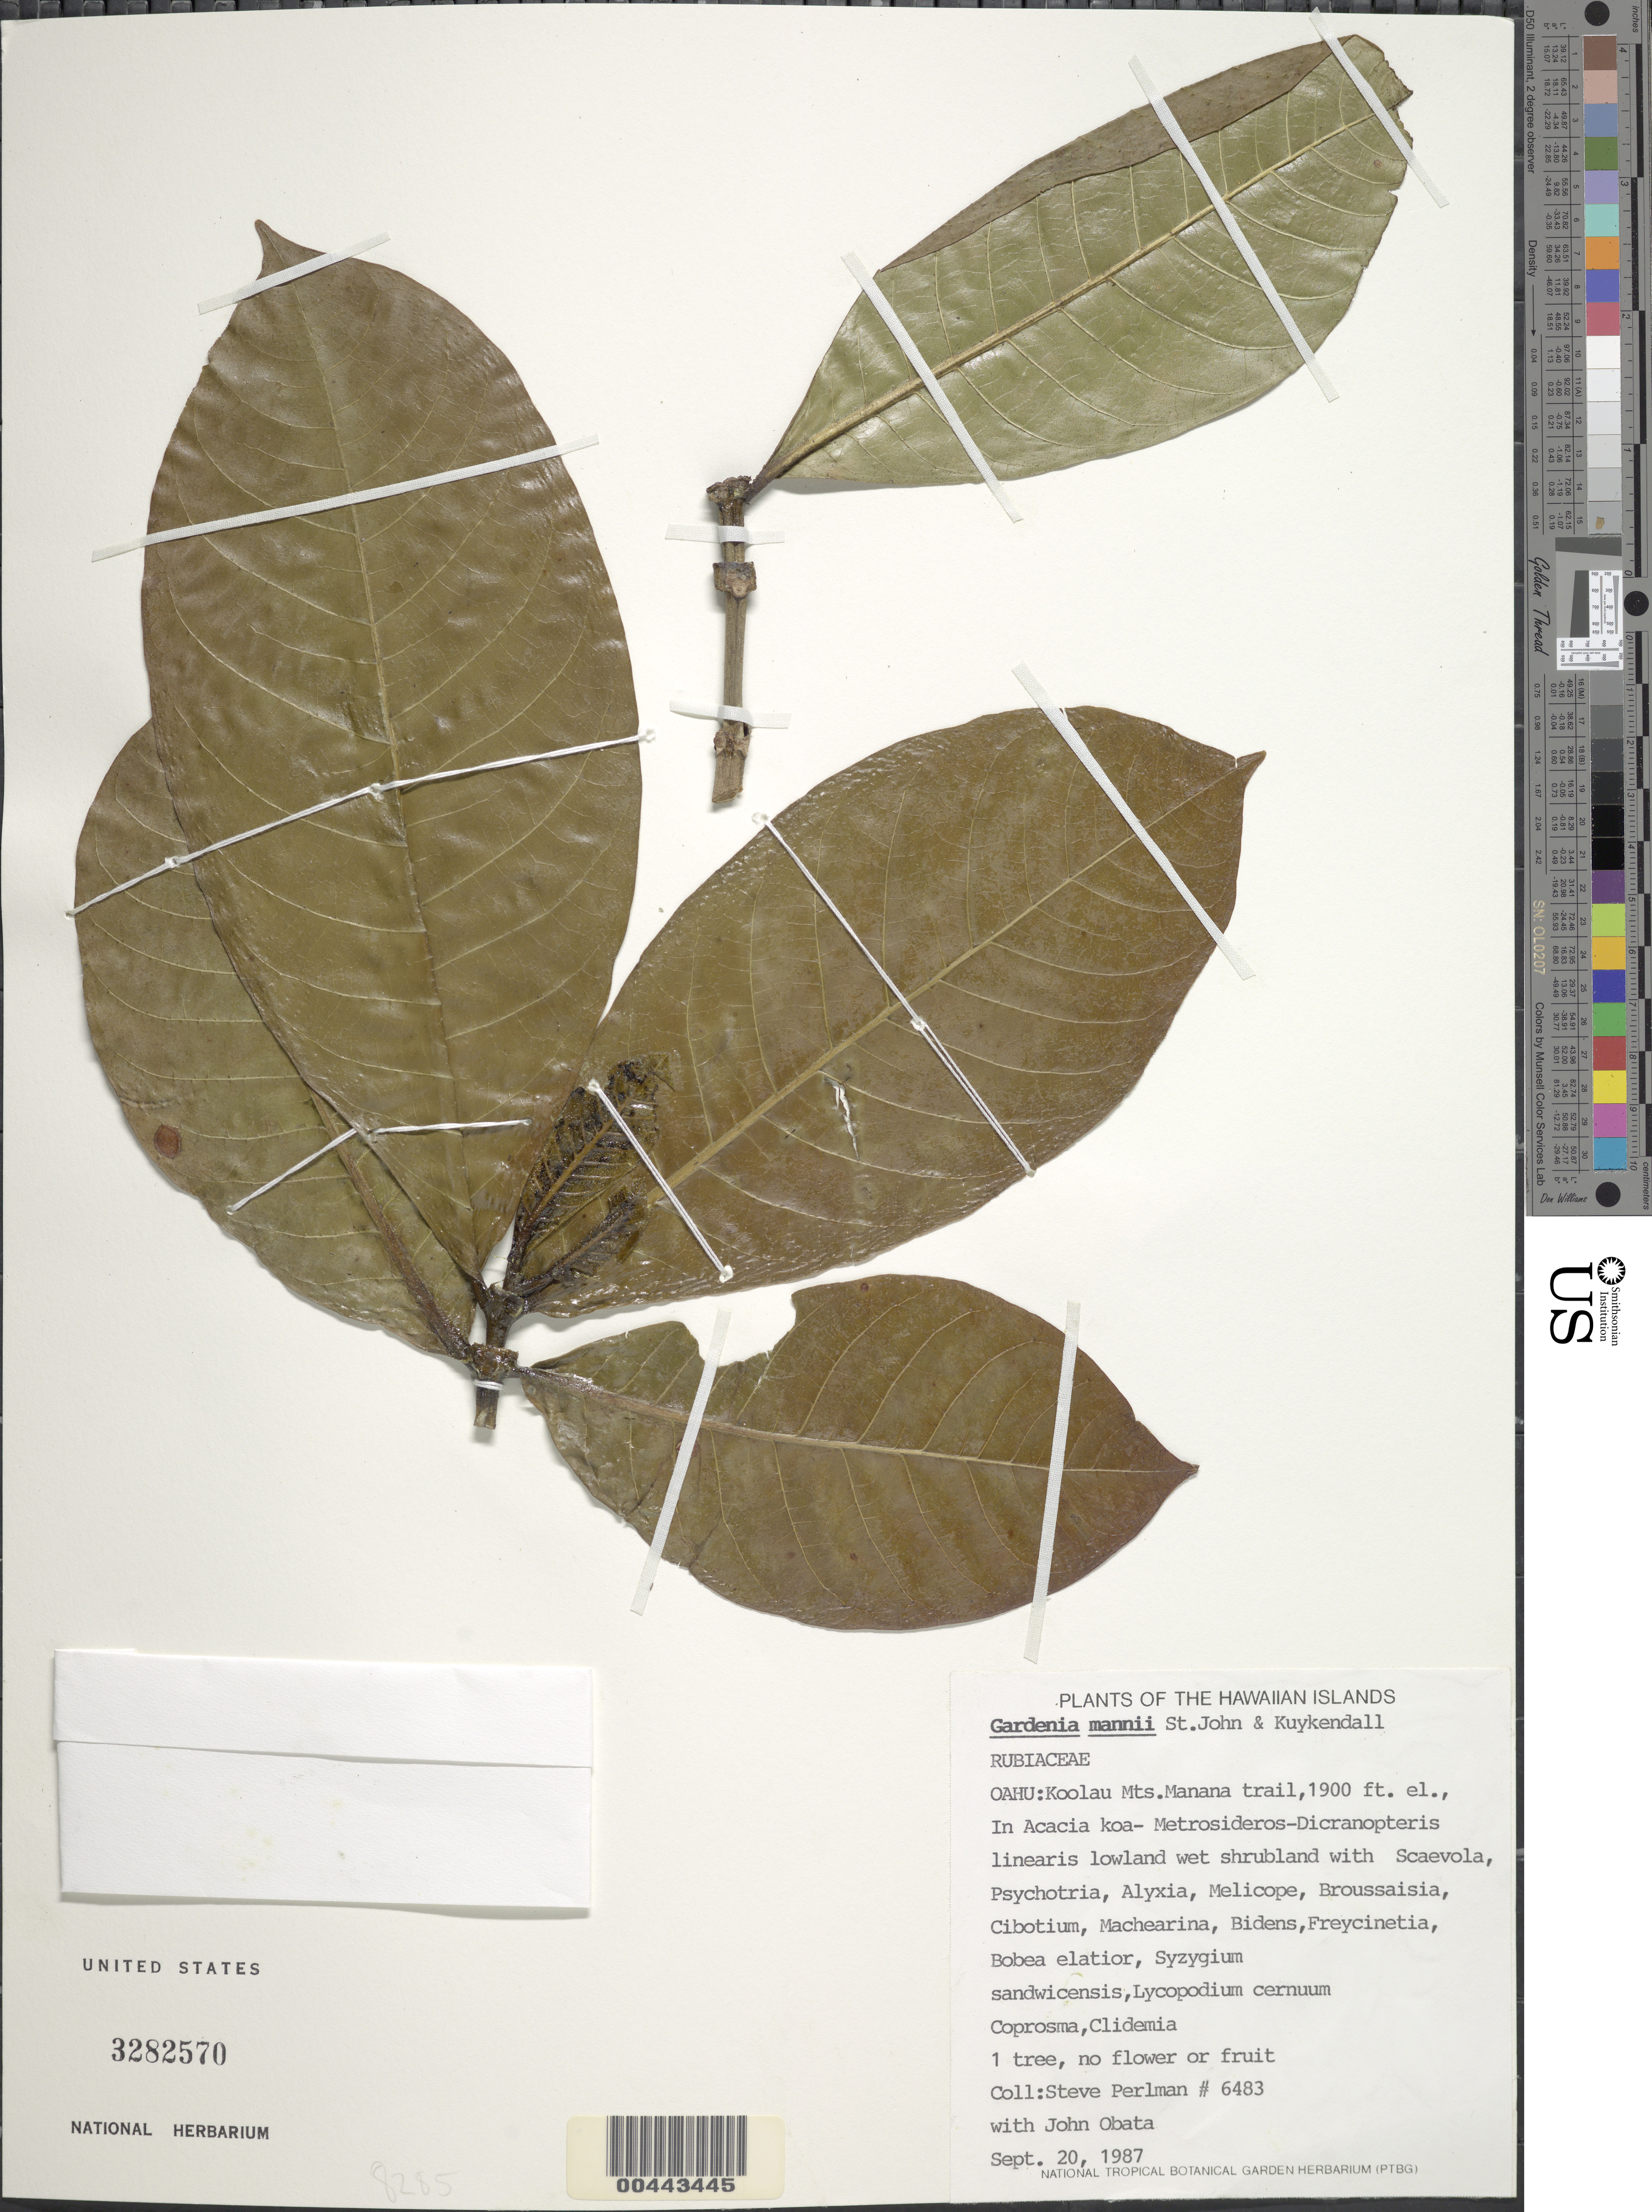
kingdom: Plantae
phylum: Tracheophyta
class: Magnoliopsida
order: Gentianales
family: Rubiaceae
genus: Gardenia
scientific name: Gardenia mannii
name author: H. St. John & Kuykendall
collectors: S. P. Perlman & J. Obata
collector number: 6483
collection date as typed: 20 Sep 1987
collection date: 1987-09-20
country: United States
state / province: Hawaii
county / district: Honolulu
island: Oahu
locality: Koolau Mountains, Manana Trail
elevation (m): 579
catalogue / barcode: US 3282570